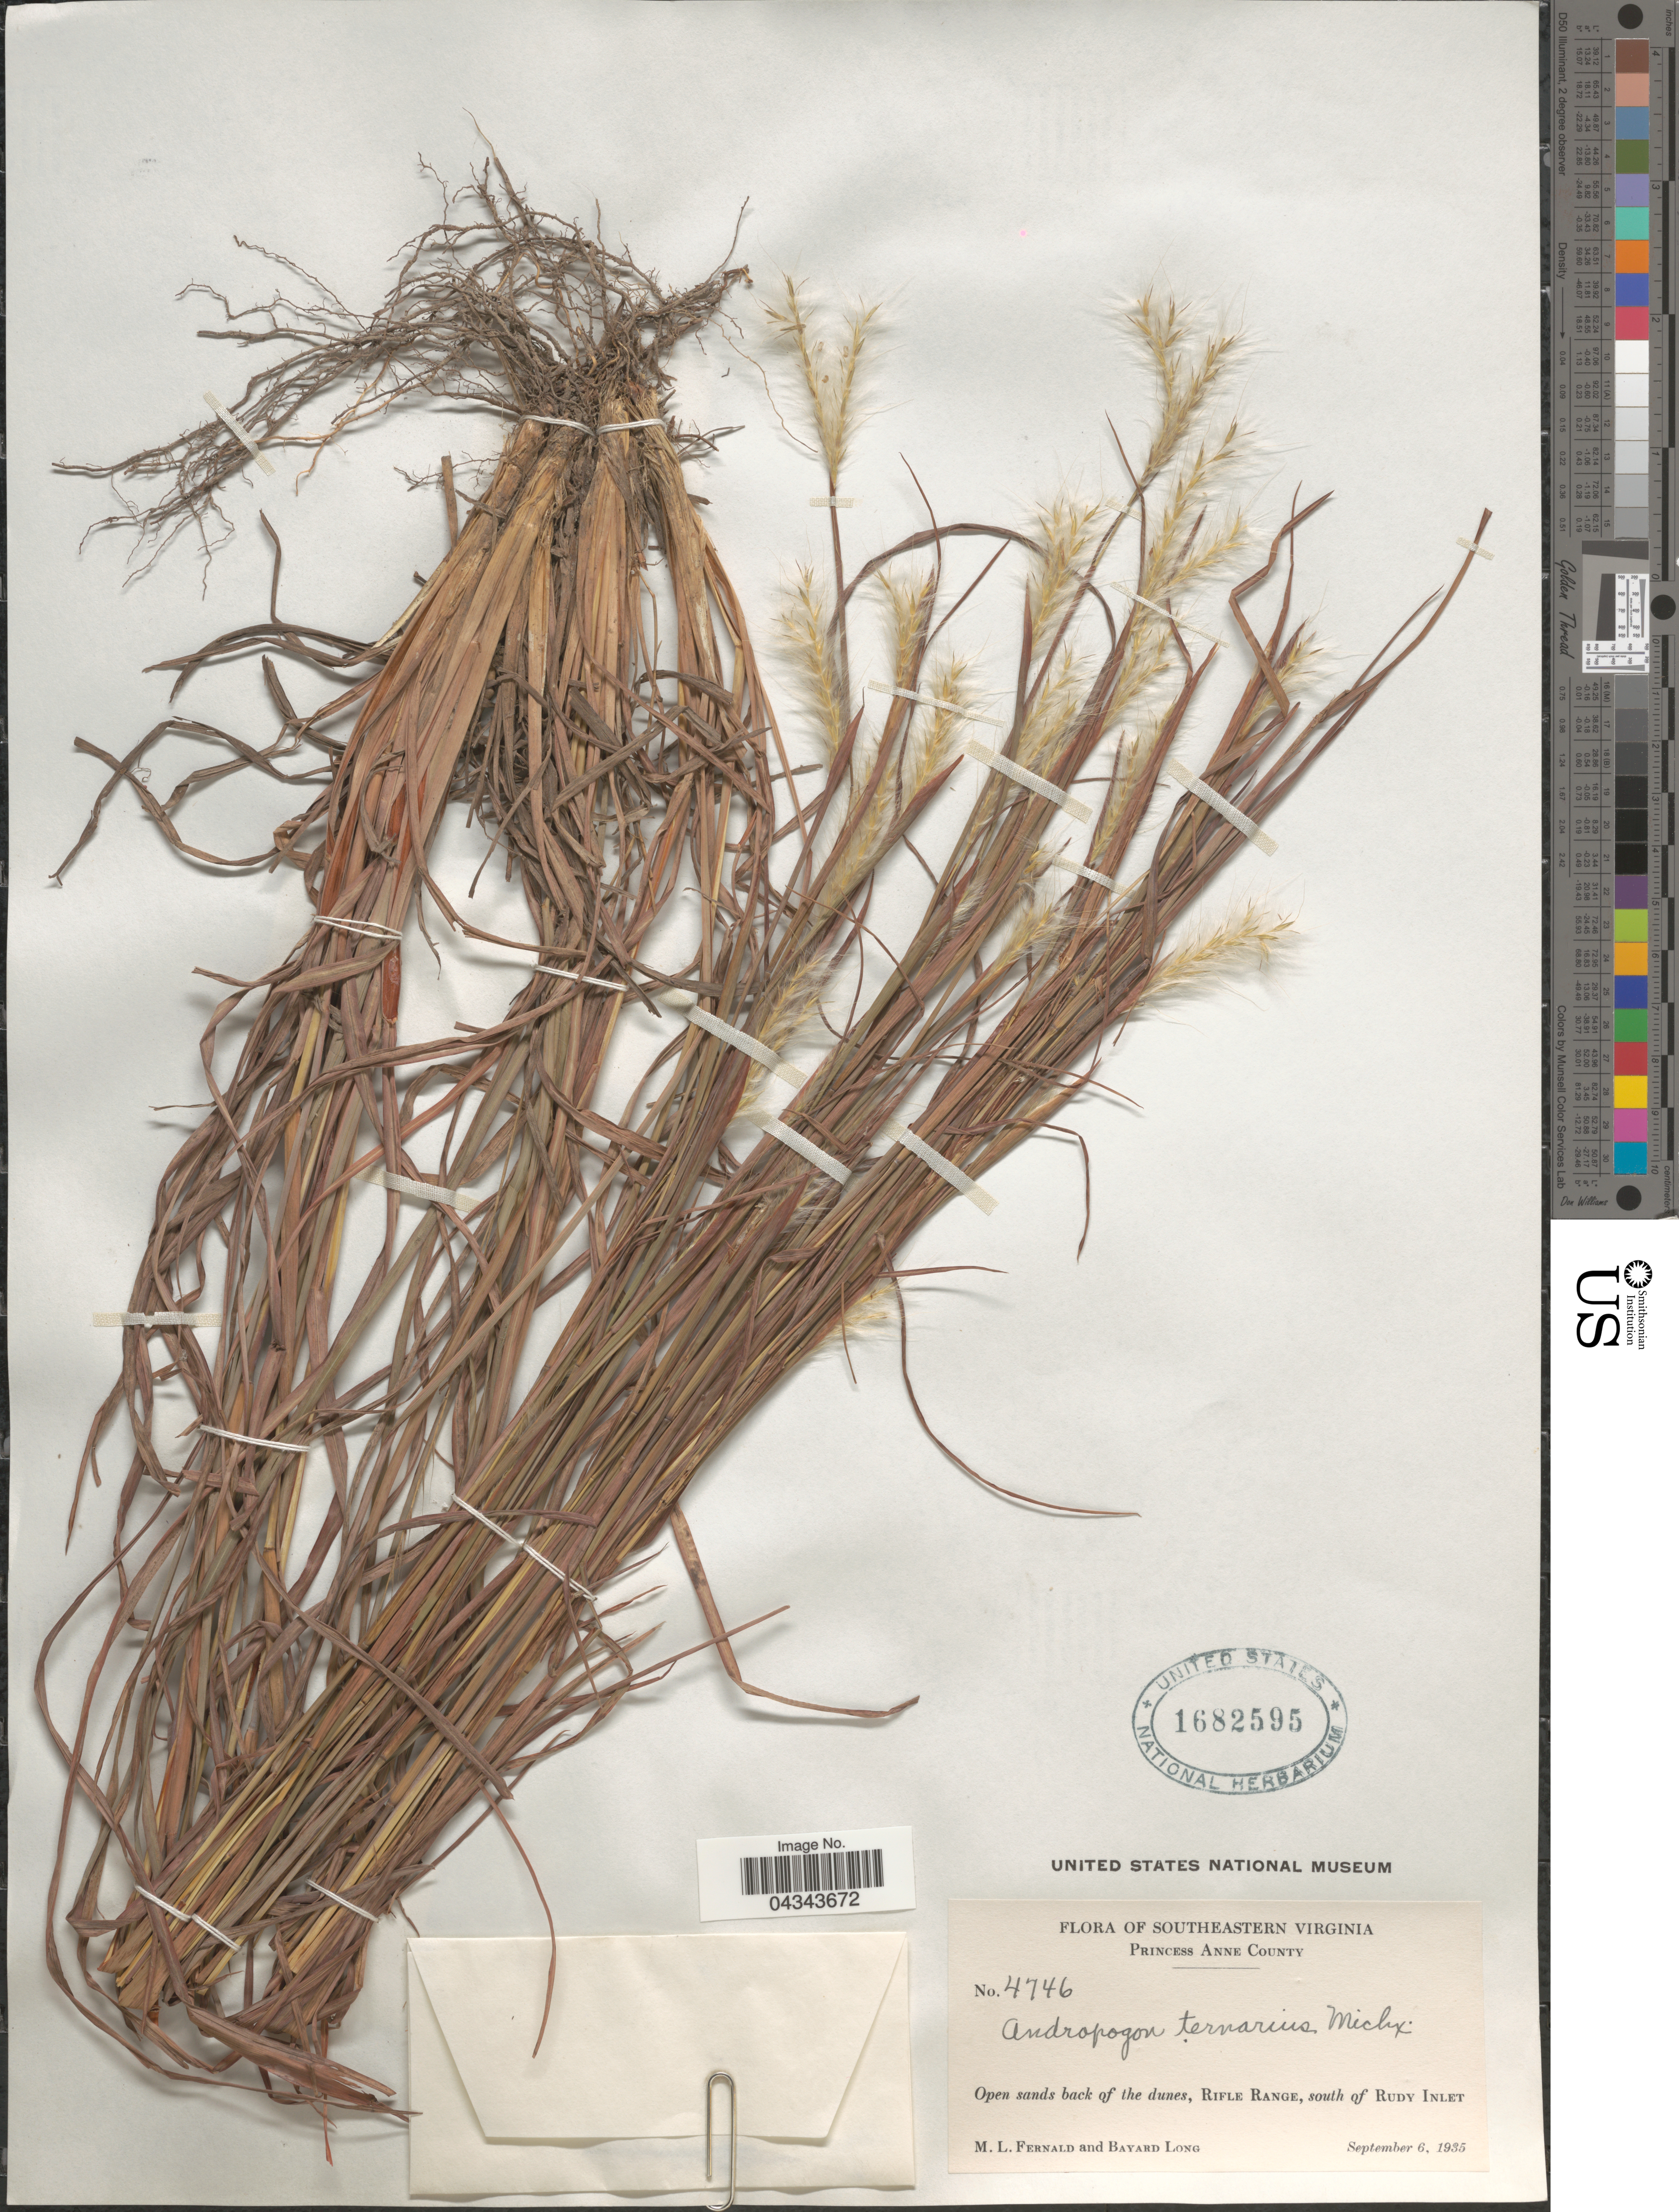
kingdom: Plantae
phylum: Tracheophyta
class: Liliopsida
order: Poales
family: Poaceae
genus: Andropogon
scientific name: Andropogon ternarius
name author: Michx.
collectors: M. L. Fernald & B. Long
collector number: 4746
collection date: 1935-09-06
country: United States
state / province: Virginia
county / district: City of Virginia Beach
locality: Southeastern Virginia. Princess Anne County. Rifle Range, south of Rudy Inlet.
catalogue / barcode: US 1682595